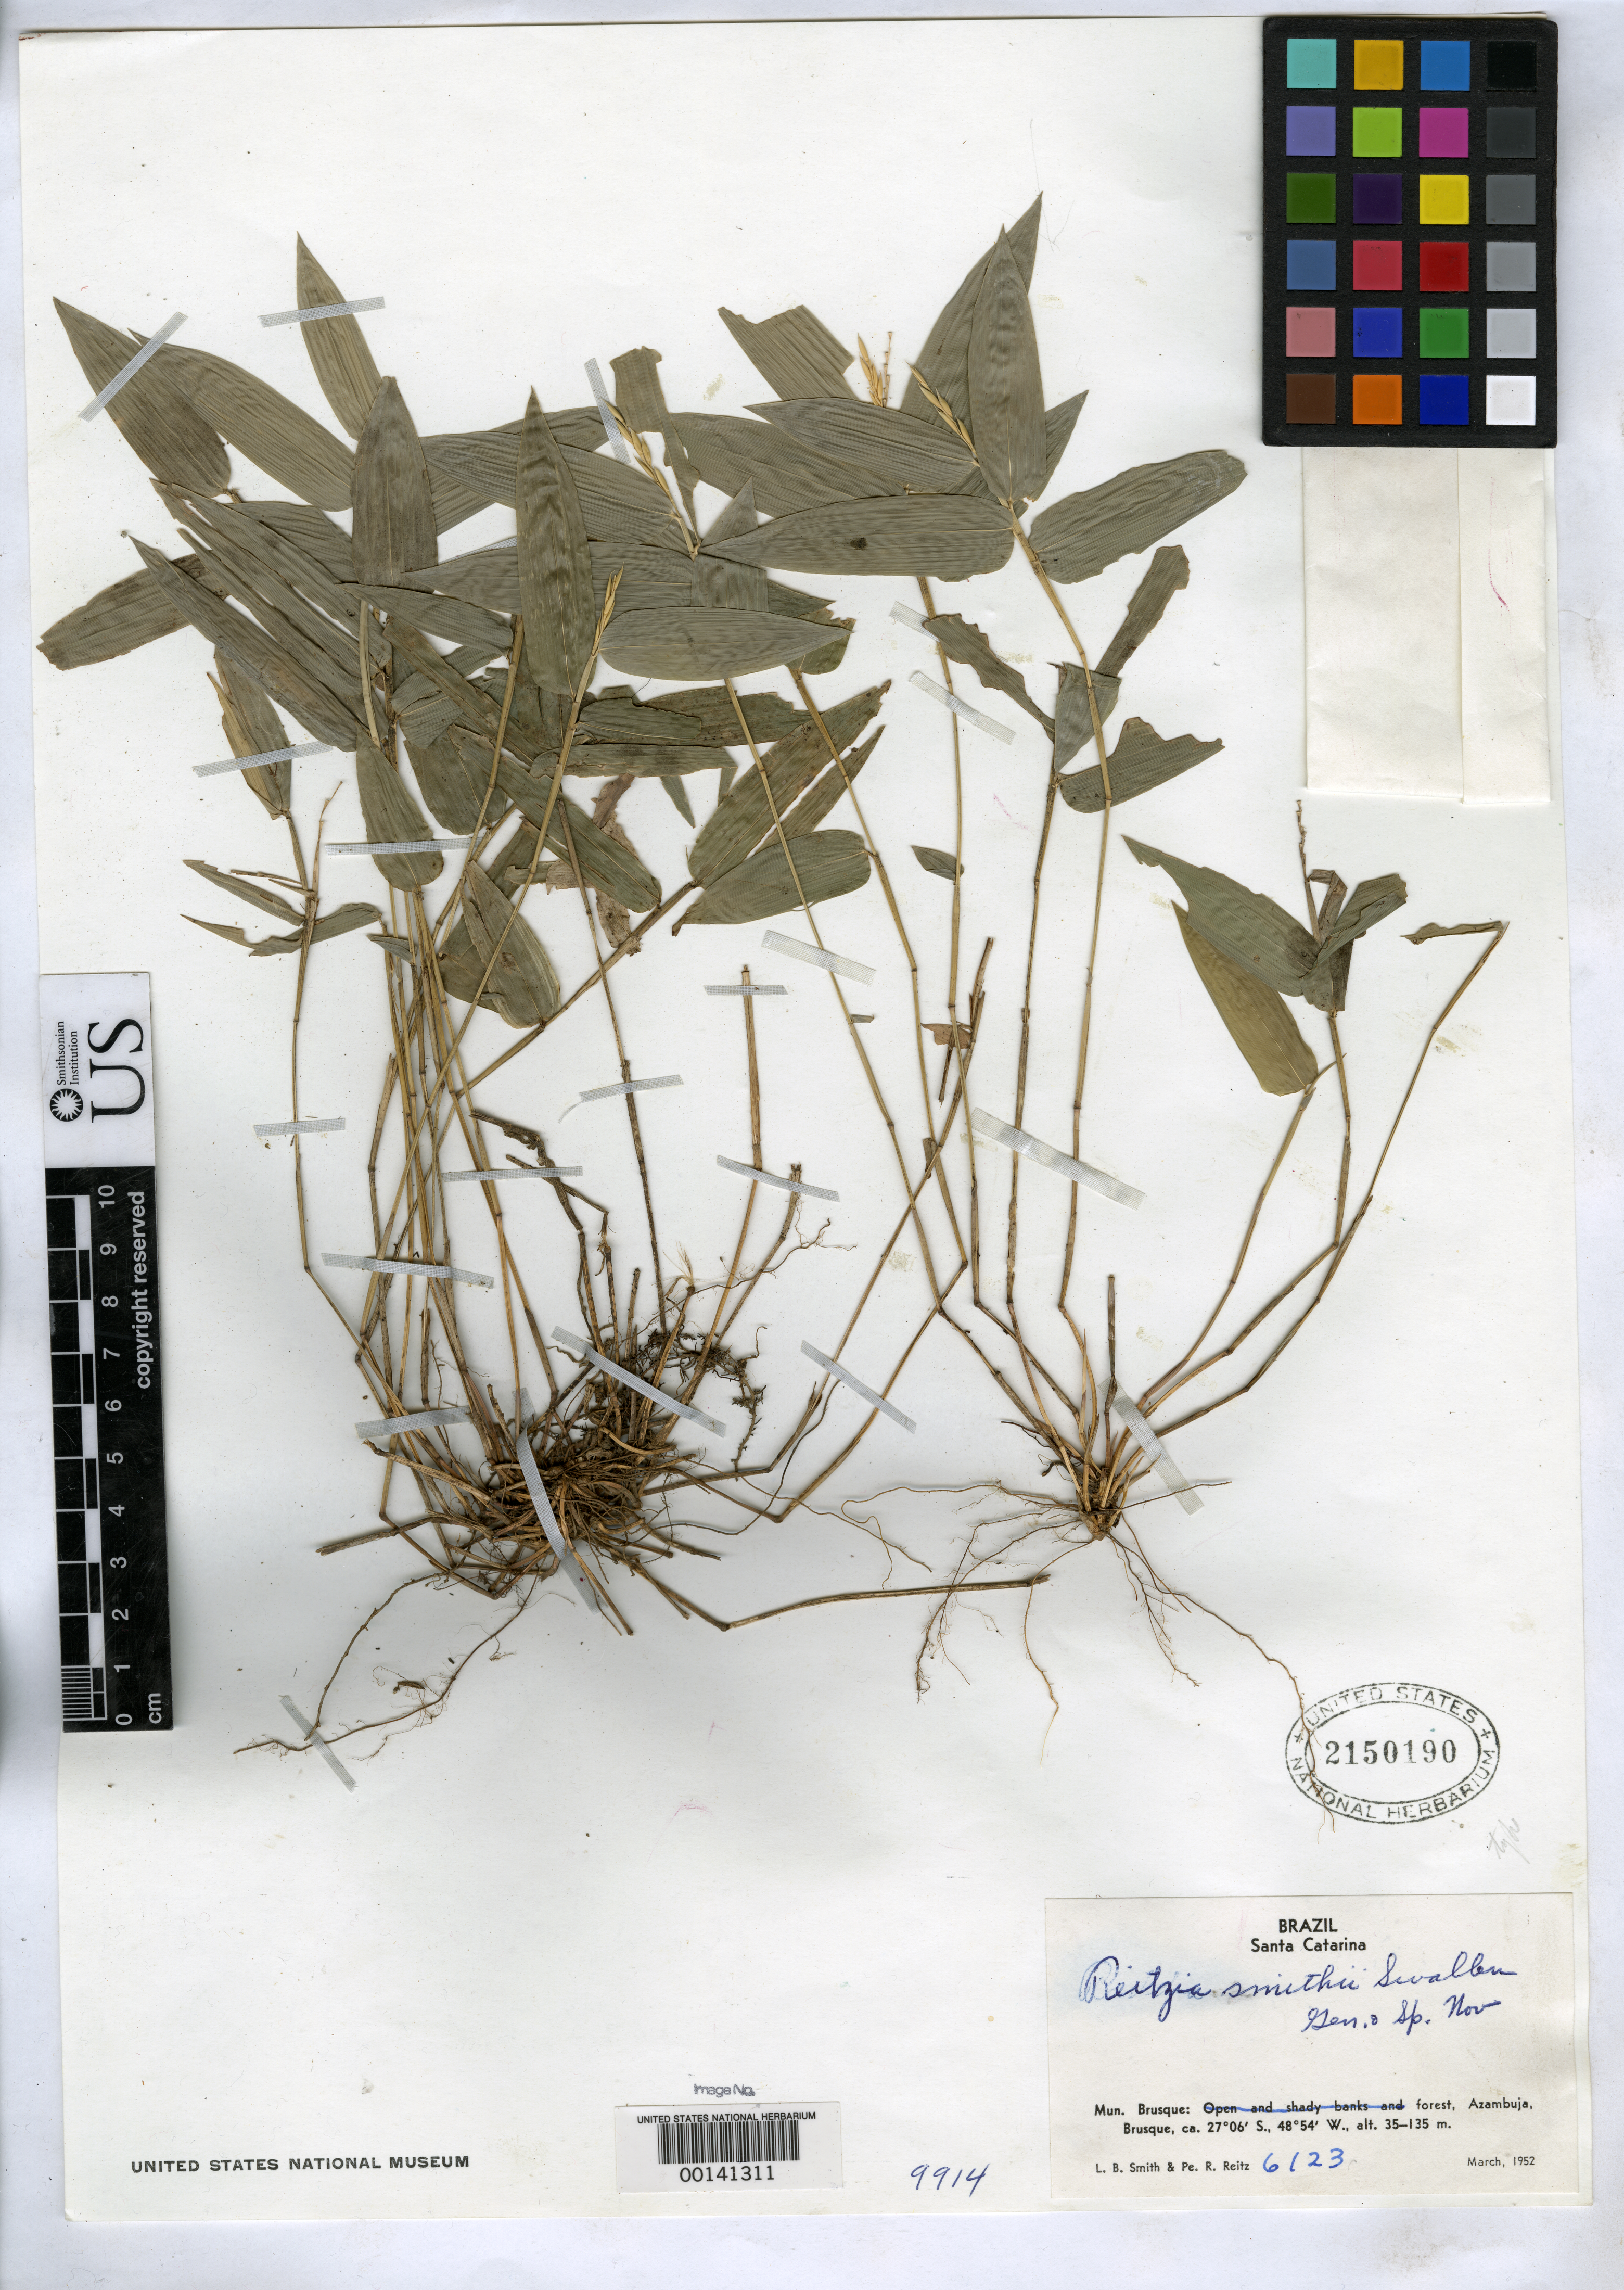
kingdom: Plantae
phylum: Tracheophyta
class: Liliopsida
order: Poales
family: Poaceae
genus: Reitzia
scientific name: Reitzia smithii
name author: Swallen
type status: Holotype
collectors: L. Smith & R. Reitz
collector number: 6123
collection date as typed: Mar 1952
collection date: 1952-03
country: Brazil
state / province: Santa Catarina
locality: Azambuja, Brusque.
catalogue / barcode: US 2150190